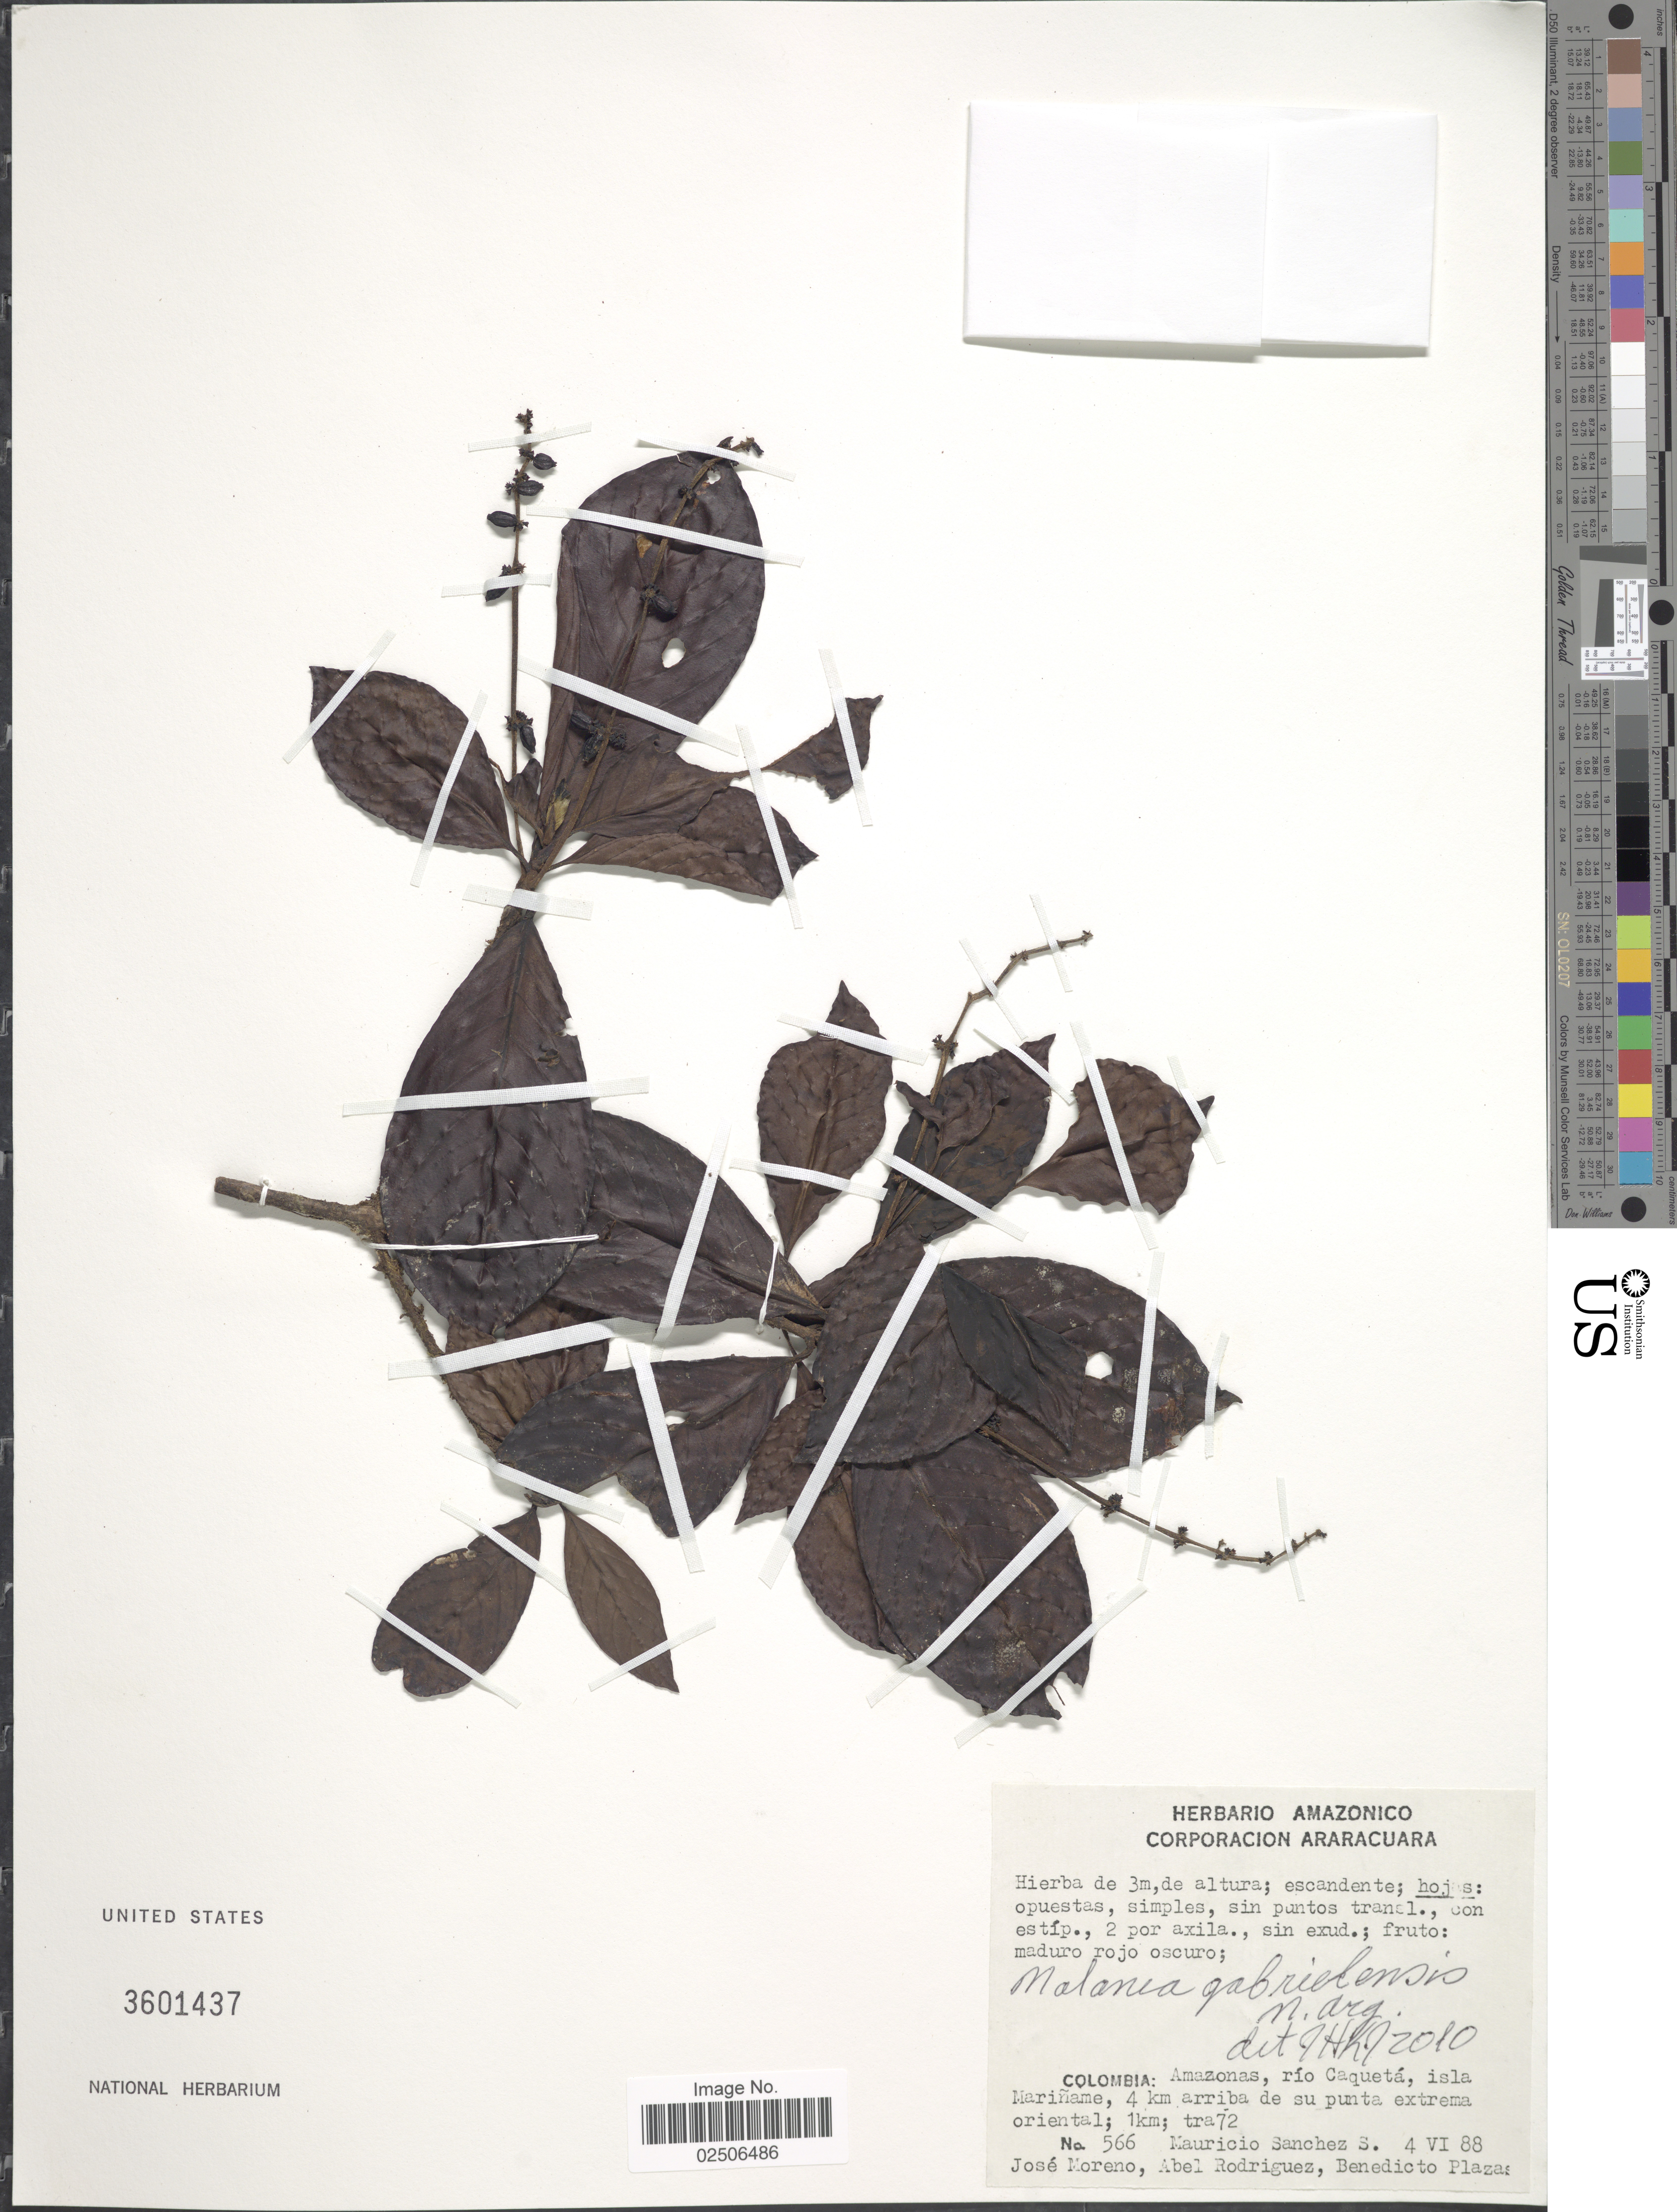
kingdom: Plantae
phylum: Tracheophyta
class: Magnoliopsida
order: Gentianales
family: Rubiaceae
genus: Malanea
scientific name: Malanea gabrielensis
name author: Müll. Arg.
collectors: M. Sanchez S., J. Moreno, A. Rodriguez & B. Plazas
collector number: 566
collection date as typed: Transcribed d/m/y: 4/6/88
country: Colombia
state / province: Amazônas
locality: Rio Caqueta, isla mariname, 4 km arriba de su punta estrema oriental; 1 km; tra72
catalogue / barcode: US 3601437